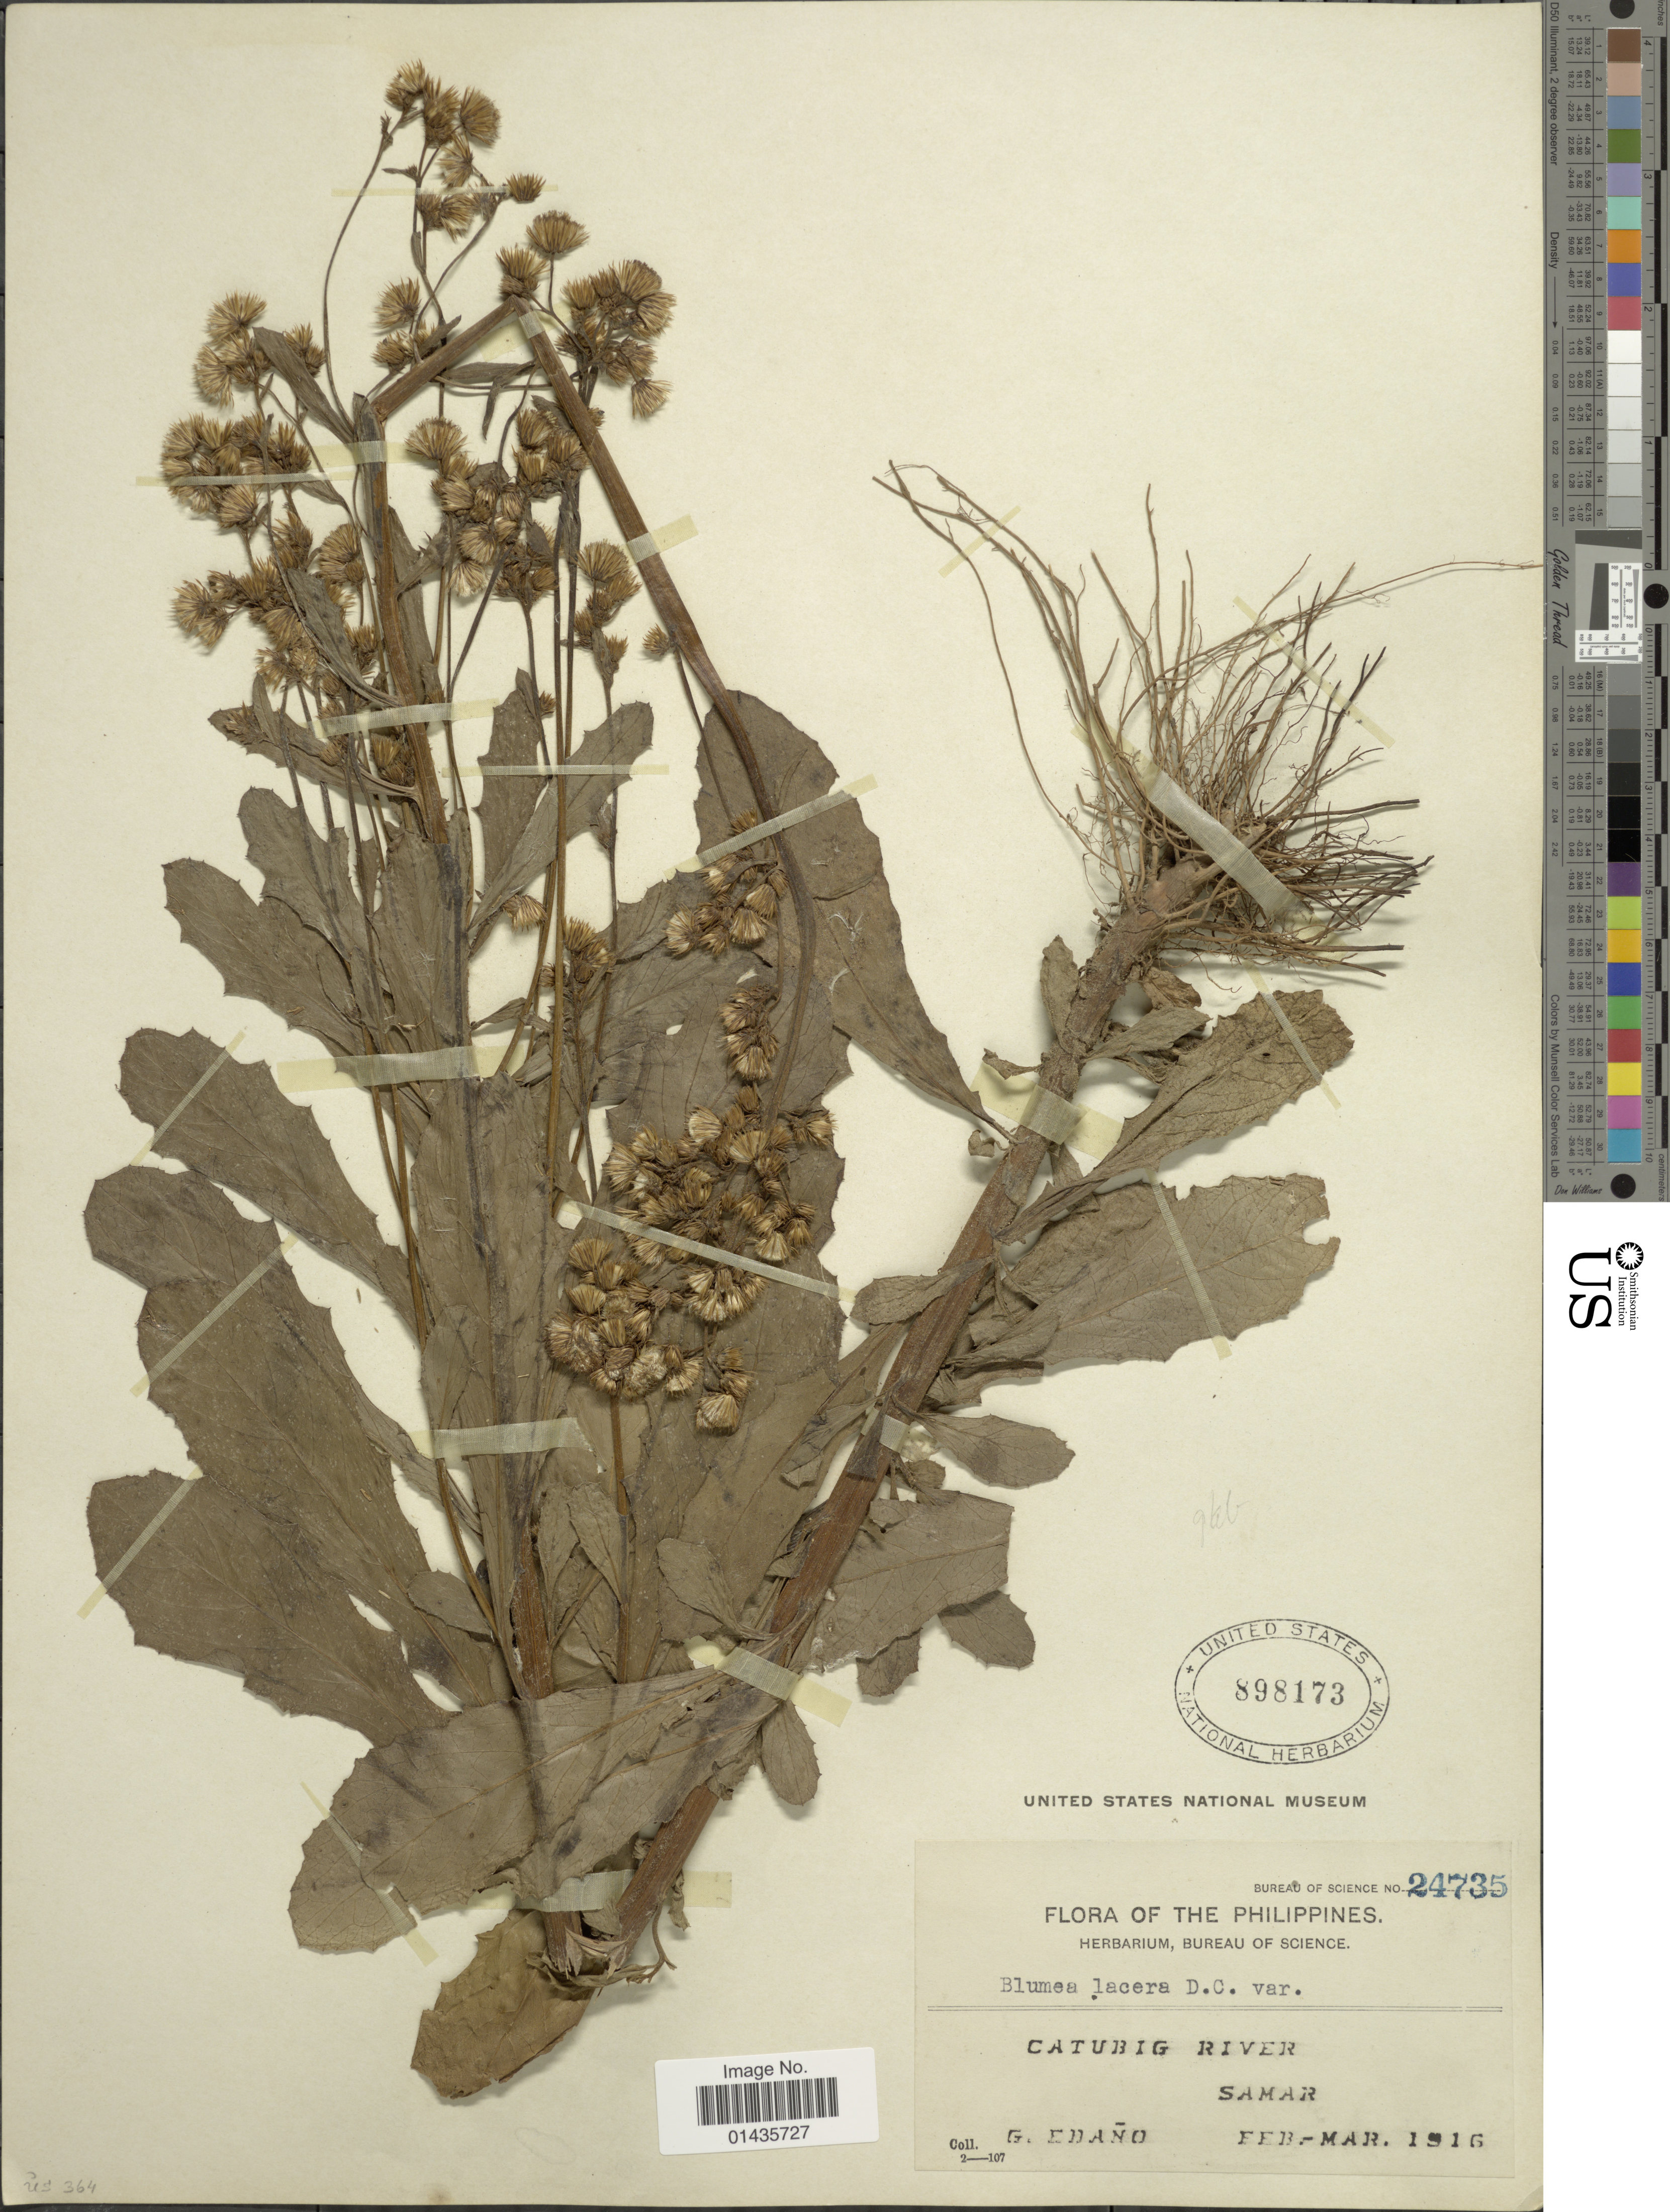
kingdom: Plantae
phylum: Tracheophyta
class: Magnoliopsida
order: Asterales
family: Asteraceae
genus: Blumea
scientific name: Blumea lacera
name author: (Roxb.) DC.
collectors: G. Edaño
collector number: Bureau of Science 24735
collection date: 1916-02/1916-03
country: Philippines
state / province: Eastern Visayas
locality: Catubig River, Samar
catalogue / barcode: US 898173